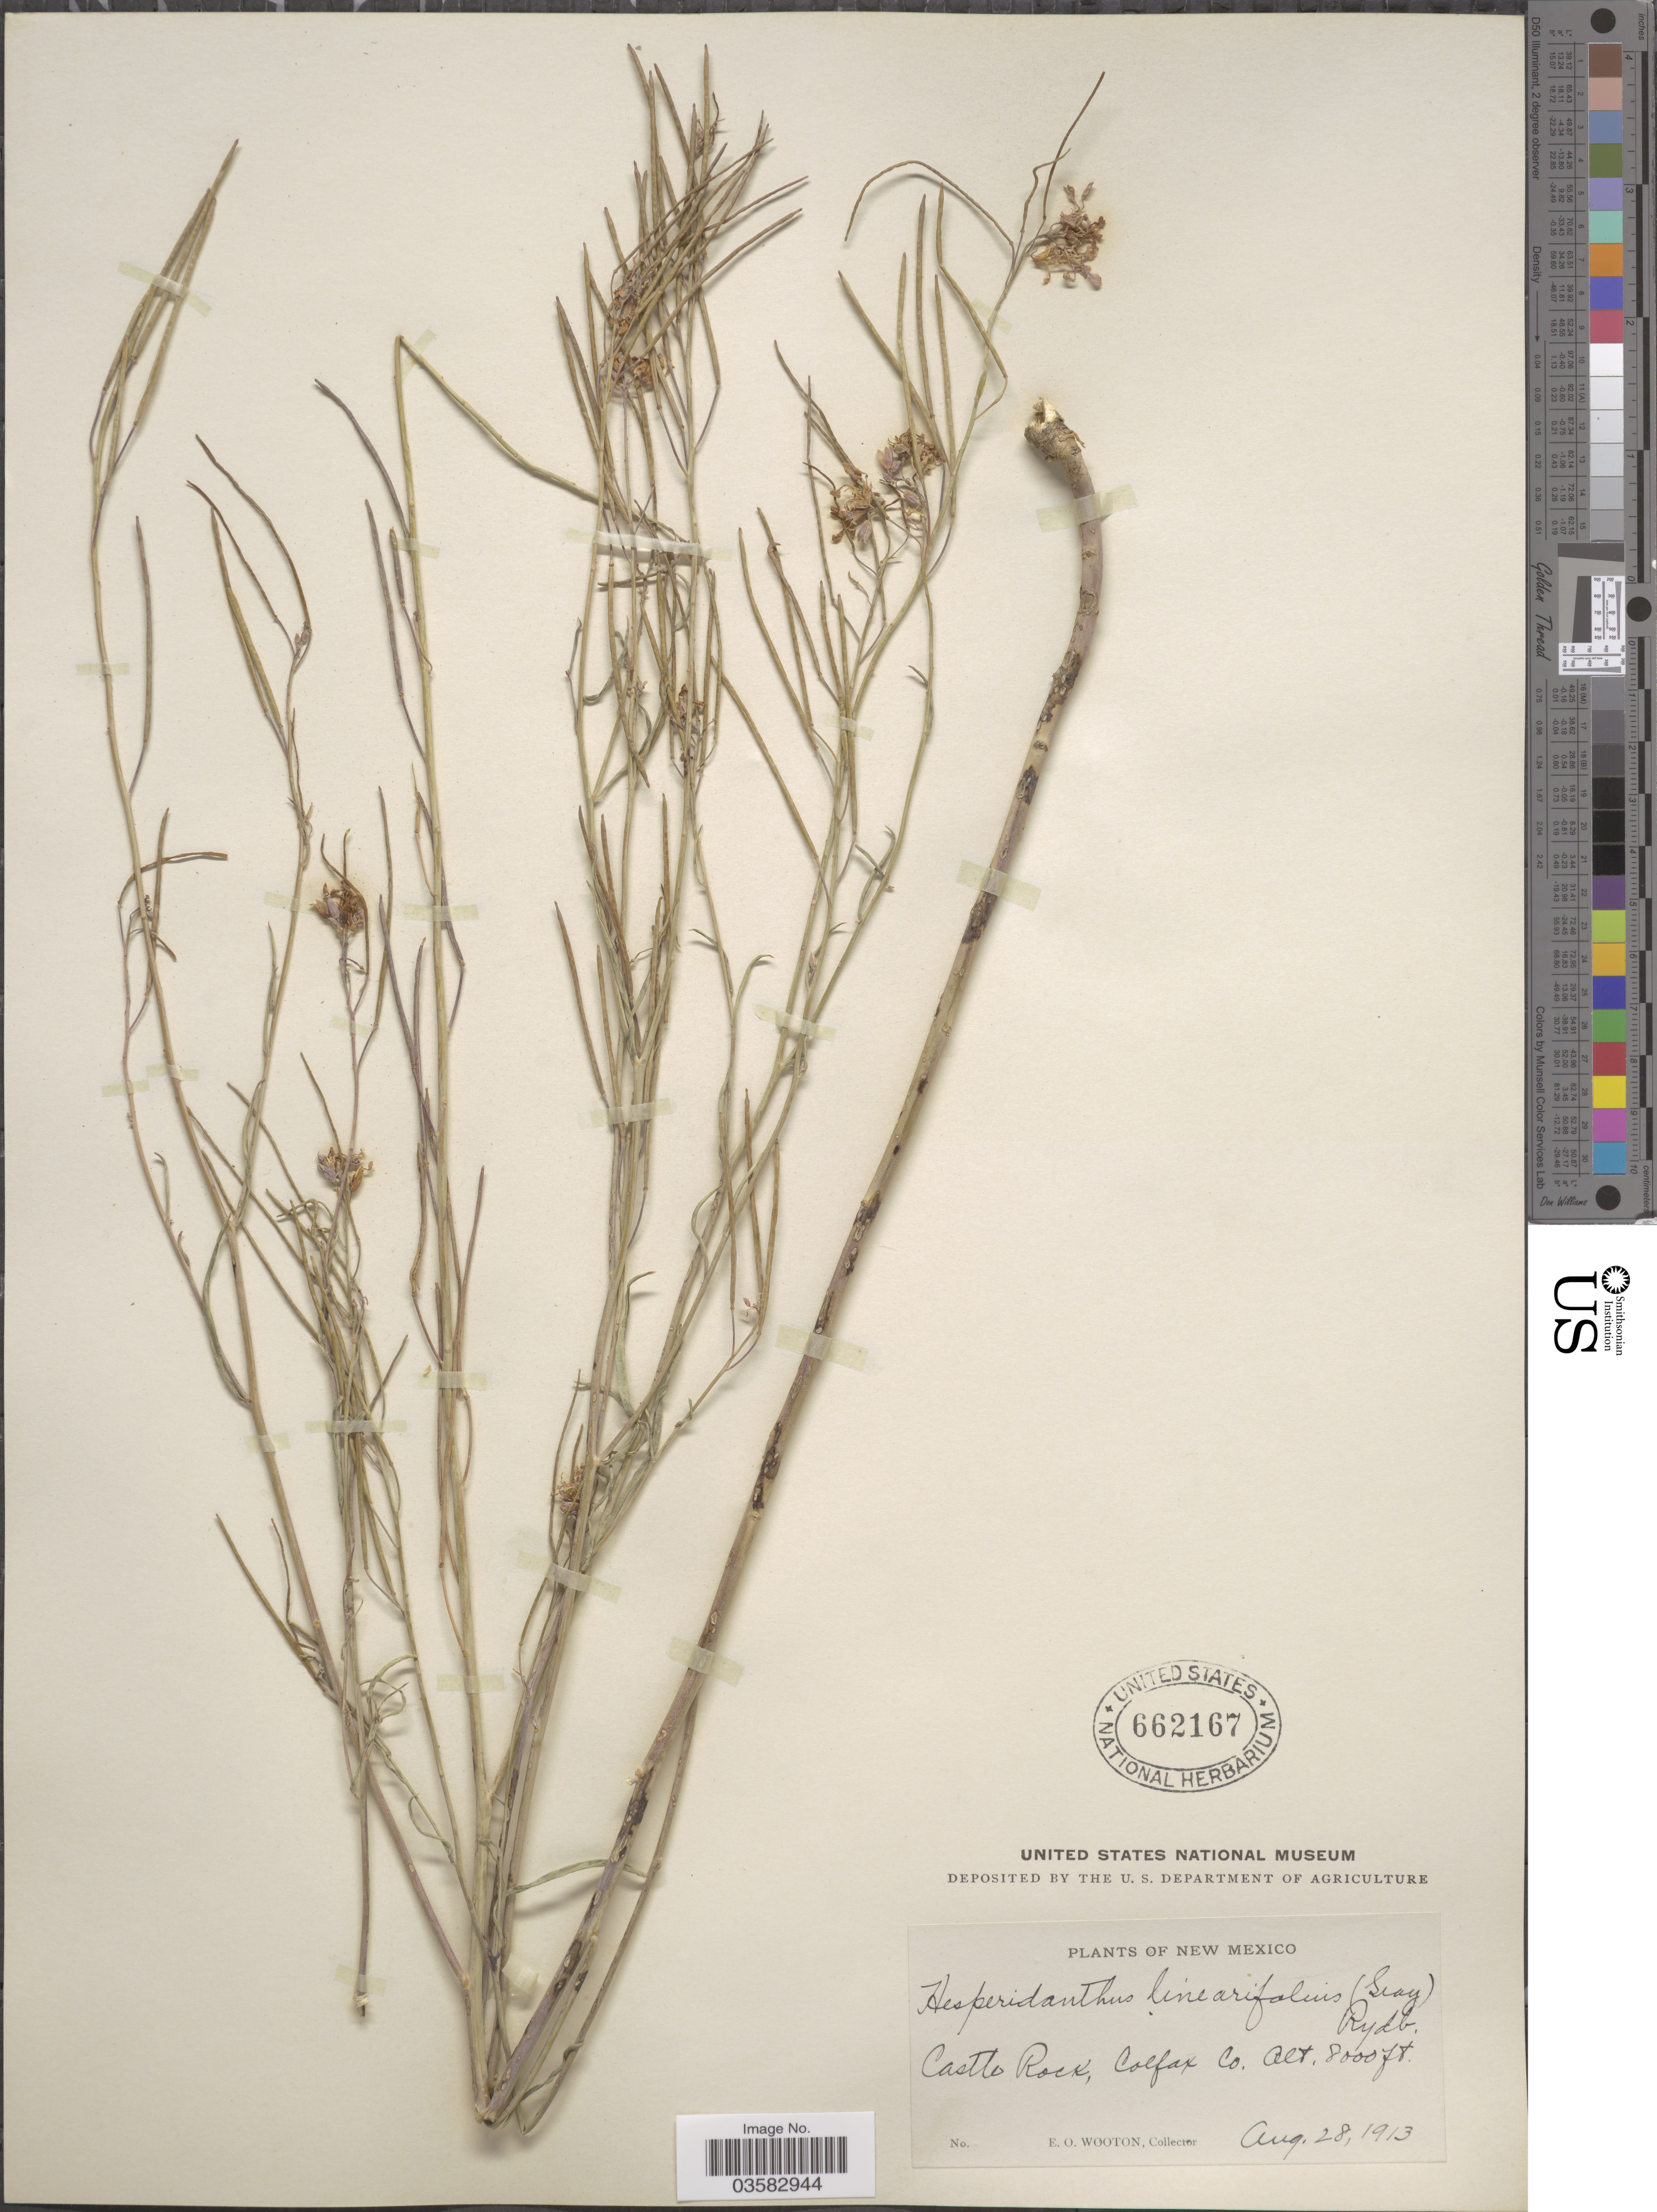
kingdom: Plantae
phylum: Tracheophyta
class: Magnoliopsida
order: Brassicales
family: Brassicaceae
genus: Sisymbrium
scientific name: Sisymbrium linearifolium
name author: (A. Gray) Payson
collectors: E. O. Wooton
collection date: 1913-08-28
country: United States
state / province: New Mexico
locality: Castle Rock, Colfax Co.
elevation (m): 2438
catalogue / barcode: US 662167